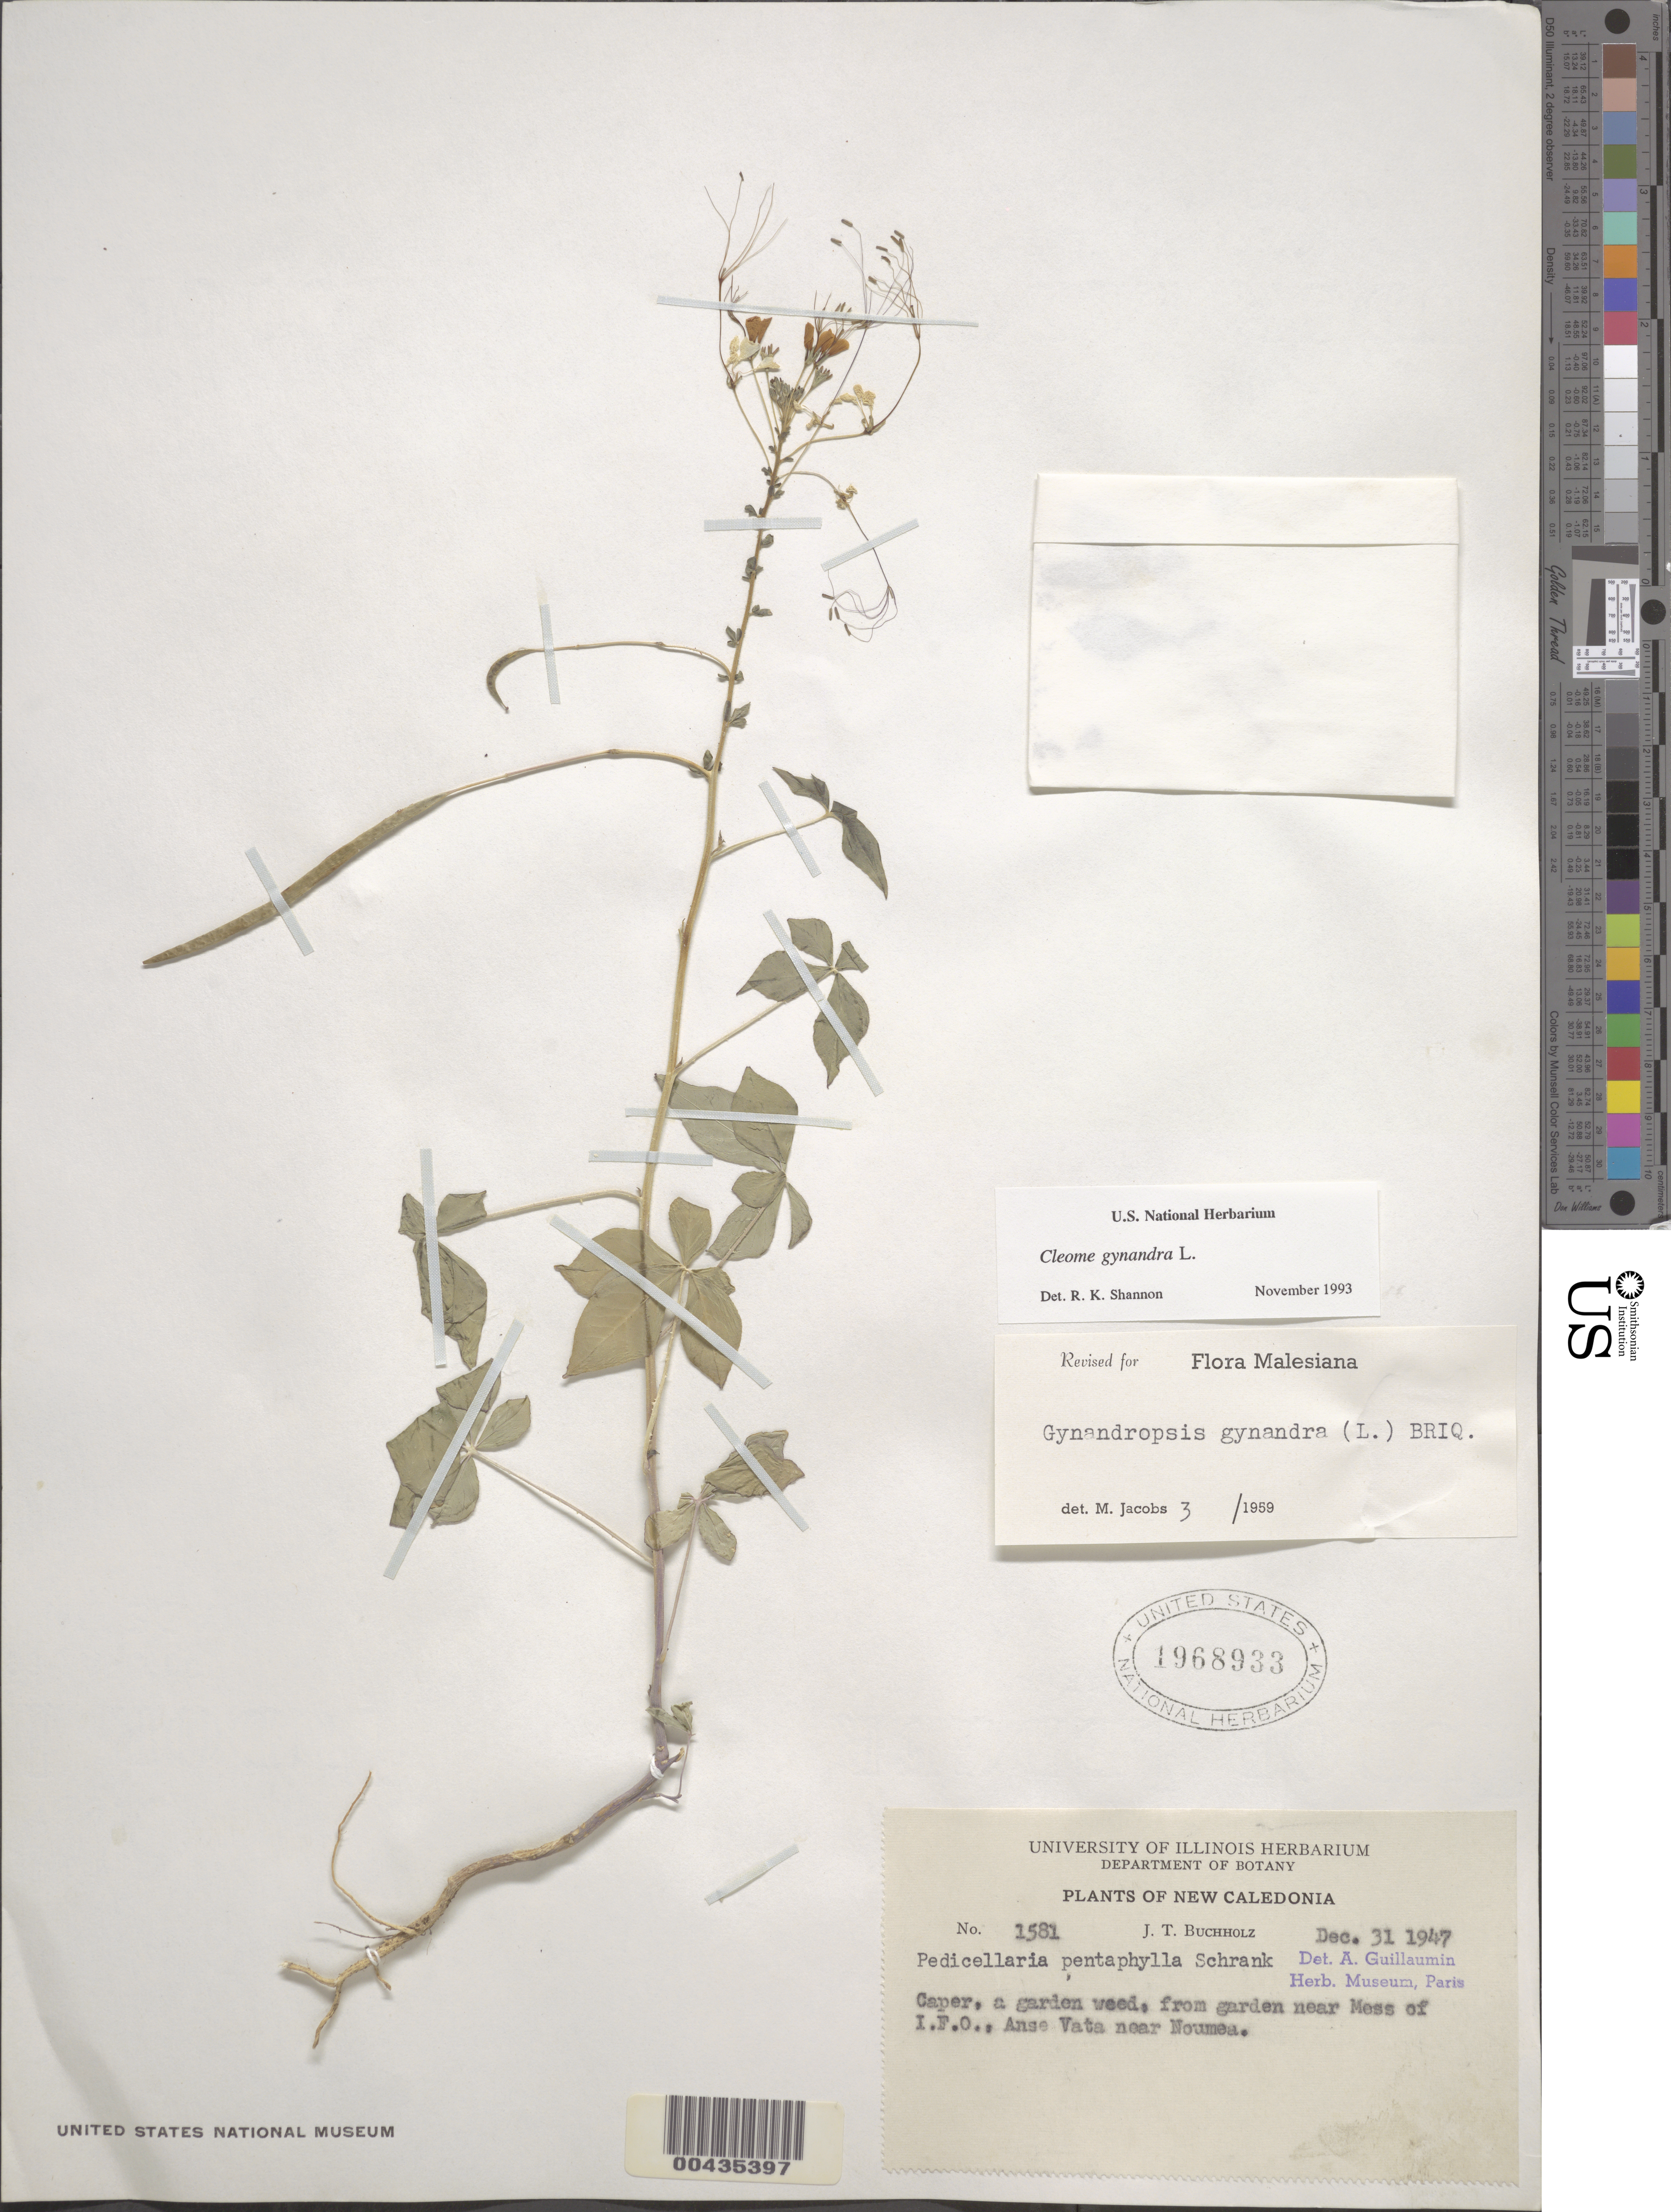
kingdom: Plantae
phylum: Tracheophyta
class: Magnoliopsida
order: Brassicales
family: Cleomaceae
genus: Gynandropsis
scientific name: Gynandropsis gynandra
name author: (L.) Briq.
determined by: Wagner, W. L., (BOT), Smithsonian Institution - National Museum of Natural History (UNITED STATES)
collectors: J. T. Buchholz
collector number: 1581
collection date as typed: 31 Dec 1947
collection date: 1947-12-31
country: New Caledonia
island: New Caledonia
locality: Anse vata, near noumea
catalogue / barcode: US 1968933